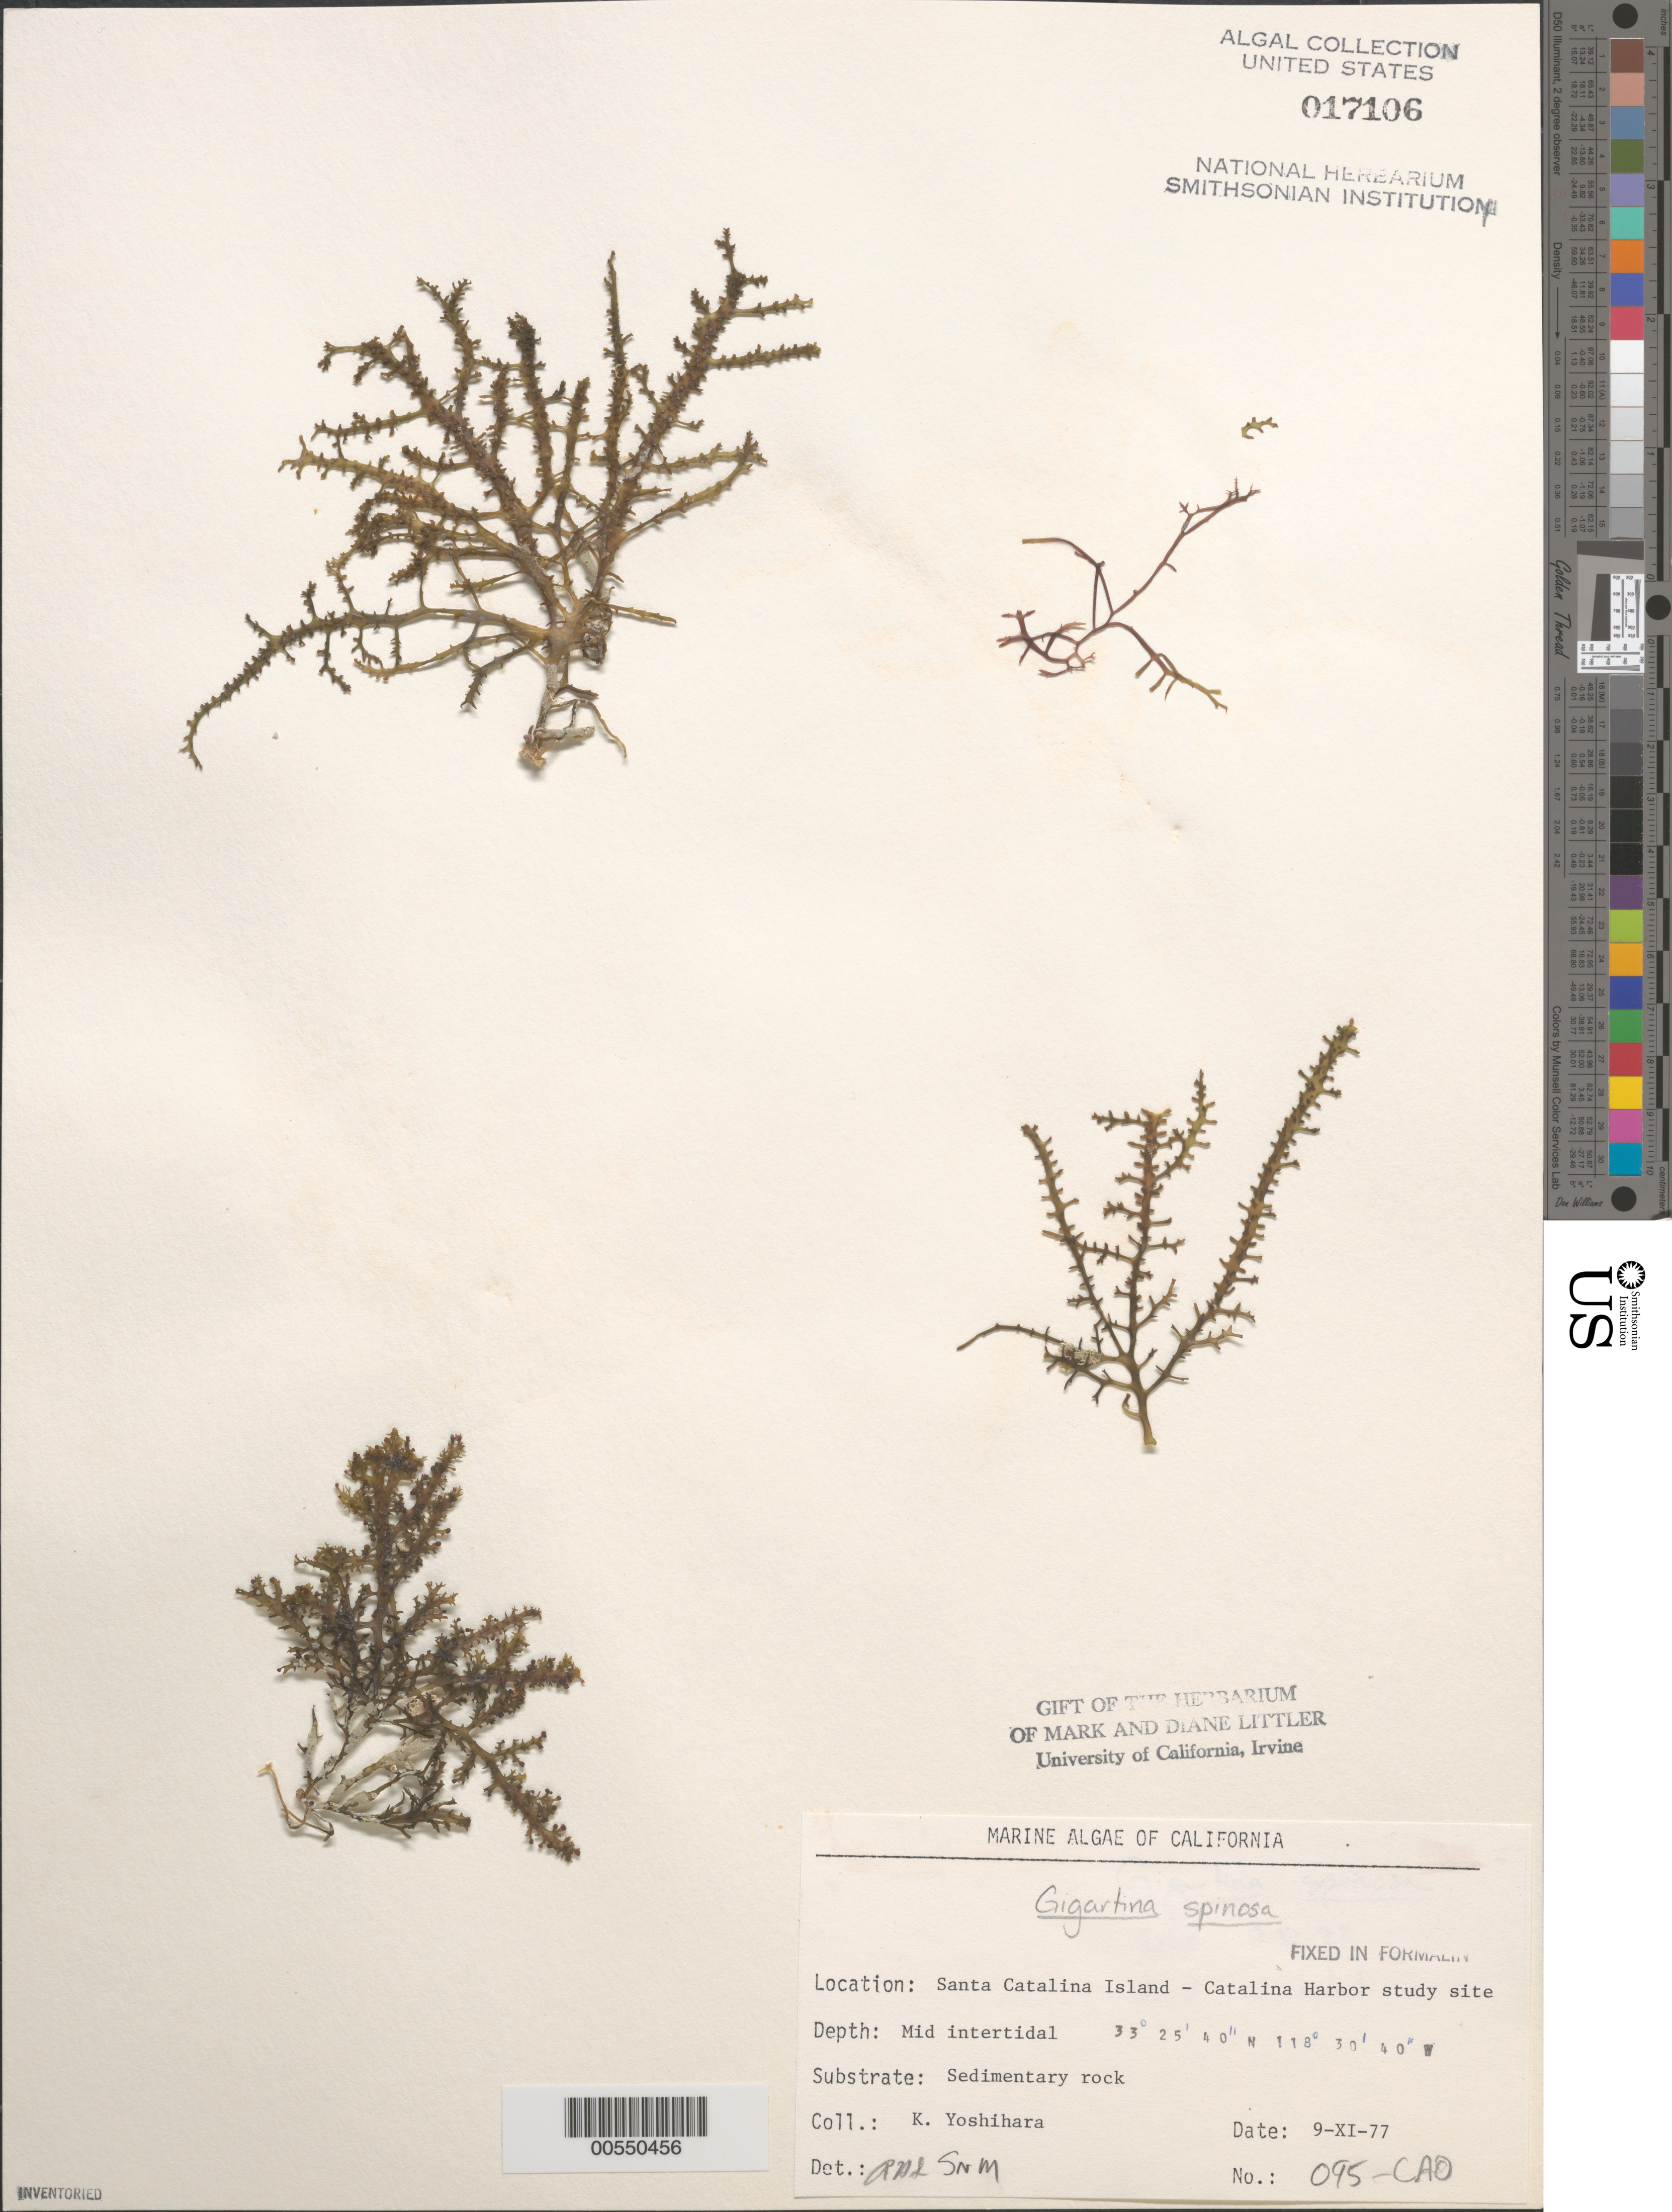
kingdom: Plantae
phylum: Rhodophyta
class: Florideophyceae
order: Gigartinales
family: Gigartinaceae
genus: Chondracanthus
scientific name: Chondracanthus spinosus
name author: (Kütz.) Guiry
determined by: Algae name updating Project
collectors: K. Yoshihara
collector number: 095-cao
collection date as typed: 09 Nov 1977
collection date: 1977-11-09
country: United States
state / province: California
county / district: Los Angeles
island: Santa Catalina Island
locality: Catalina Harbor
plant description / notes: BLM-SOCALBIGHT Rocky Intertidal Survey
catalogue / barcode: US 17106